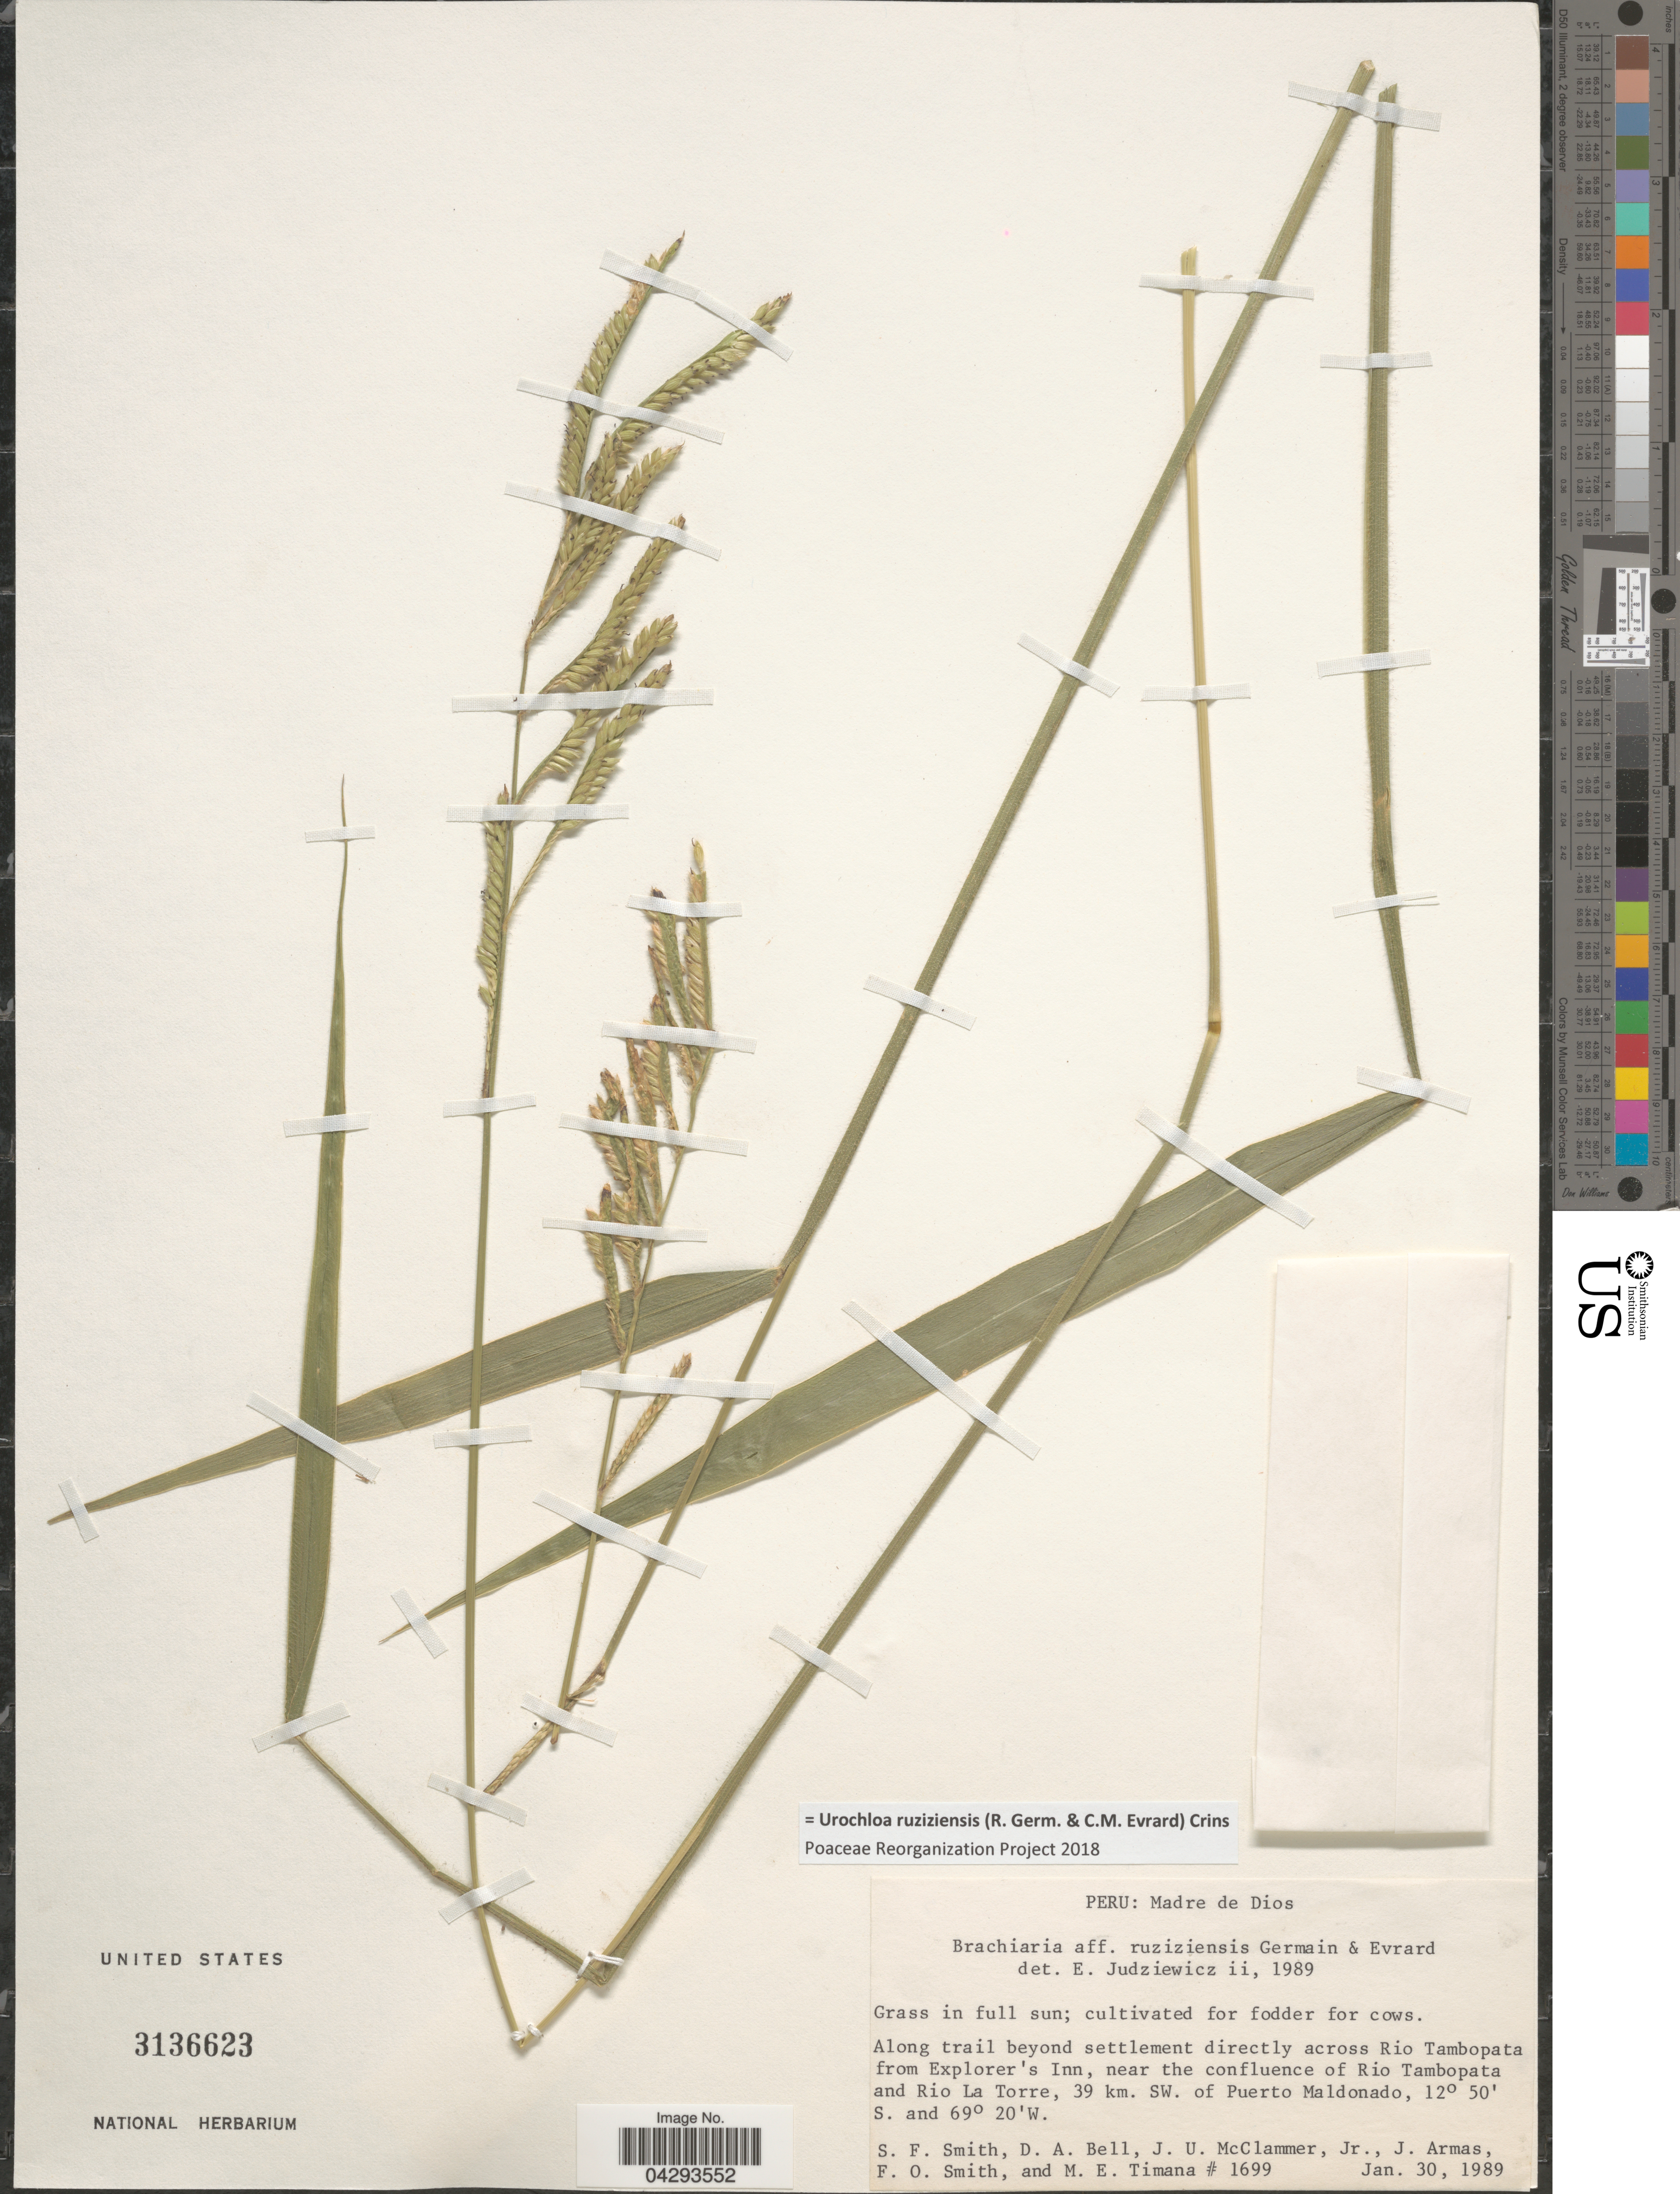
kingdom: Plantae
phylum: Tracheophyta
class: Liliopsida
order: Poales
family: Poaceae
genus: Urochloa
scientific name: Urochloa ruziziensis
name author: (R. Germ. & C.M. Evrard) Crins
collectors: S.F. Smith, D. A. Bell, J. McClammer Jr. & J. Armas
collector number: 1699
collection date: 1989-01-30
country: Peru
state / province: Madre de Dios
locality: Along trail beyond settlement directly across Rio Tambopata from Explorer's Inn, near the confluence of Rio Tambopata and Rio La Torre, 39 km. SW. of Puerto Maldonado.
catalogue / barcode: US 3136623